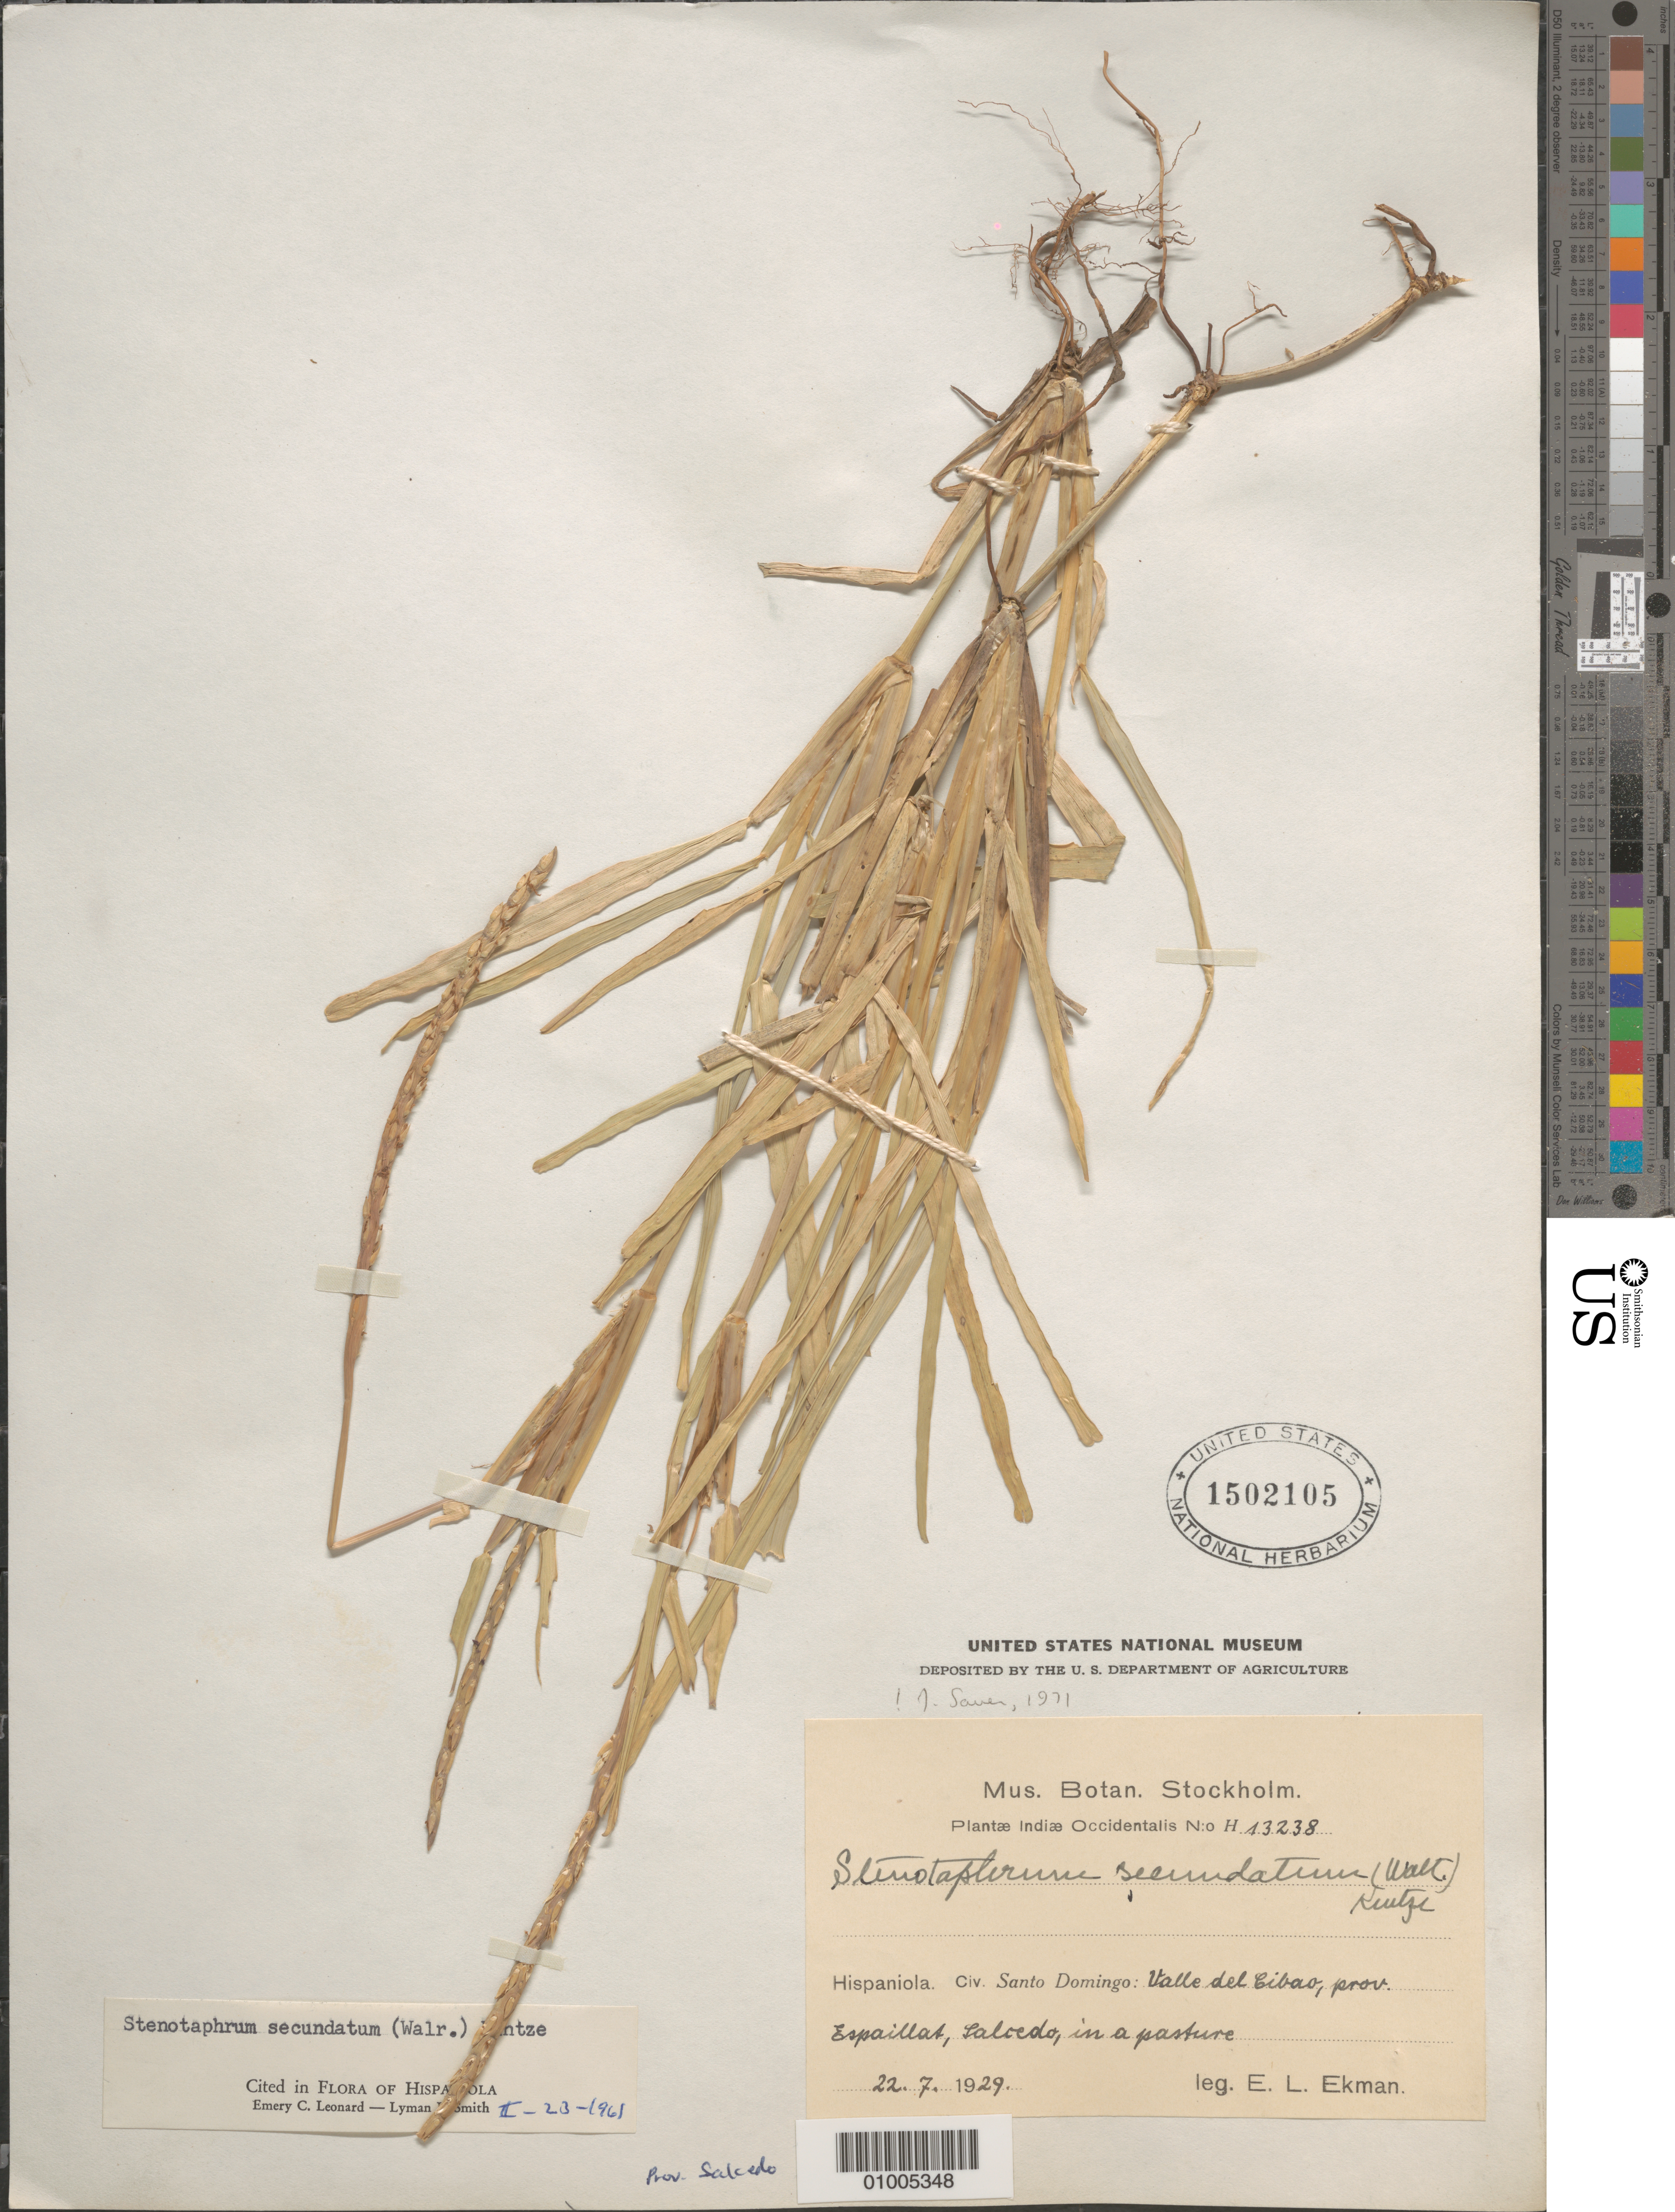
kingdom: Plantae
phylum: Tracheophyta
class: Liliopsida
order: Poales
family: Poaceae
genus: Stenotaphrum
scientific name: Stenotaphrum secundatum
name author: (Walter) Kuntze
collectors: E. L. Ekman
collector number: H 13238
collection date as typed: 22 Jul 1929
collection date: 1929-07-22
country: Dominican Republic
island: Hispaniola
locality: Santo Domingo: Valle del Cibao, prov. Espaillas, Taloedo, in a pasture.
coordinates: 0 N, 0 E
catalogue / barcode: US 1502105